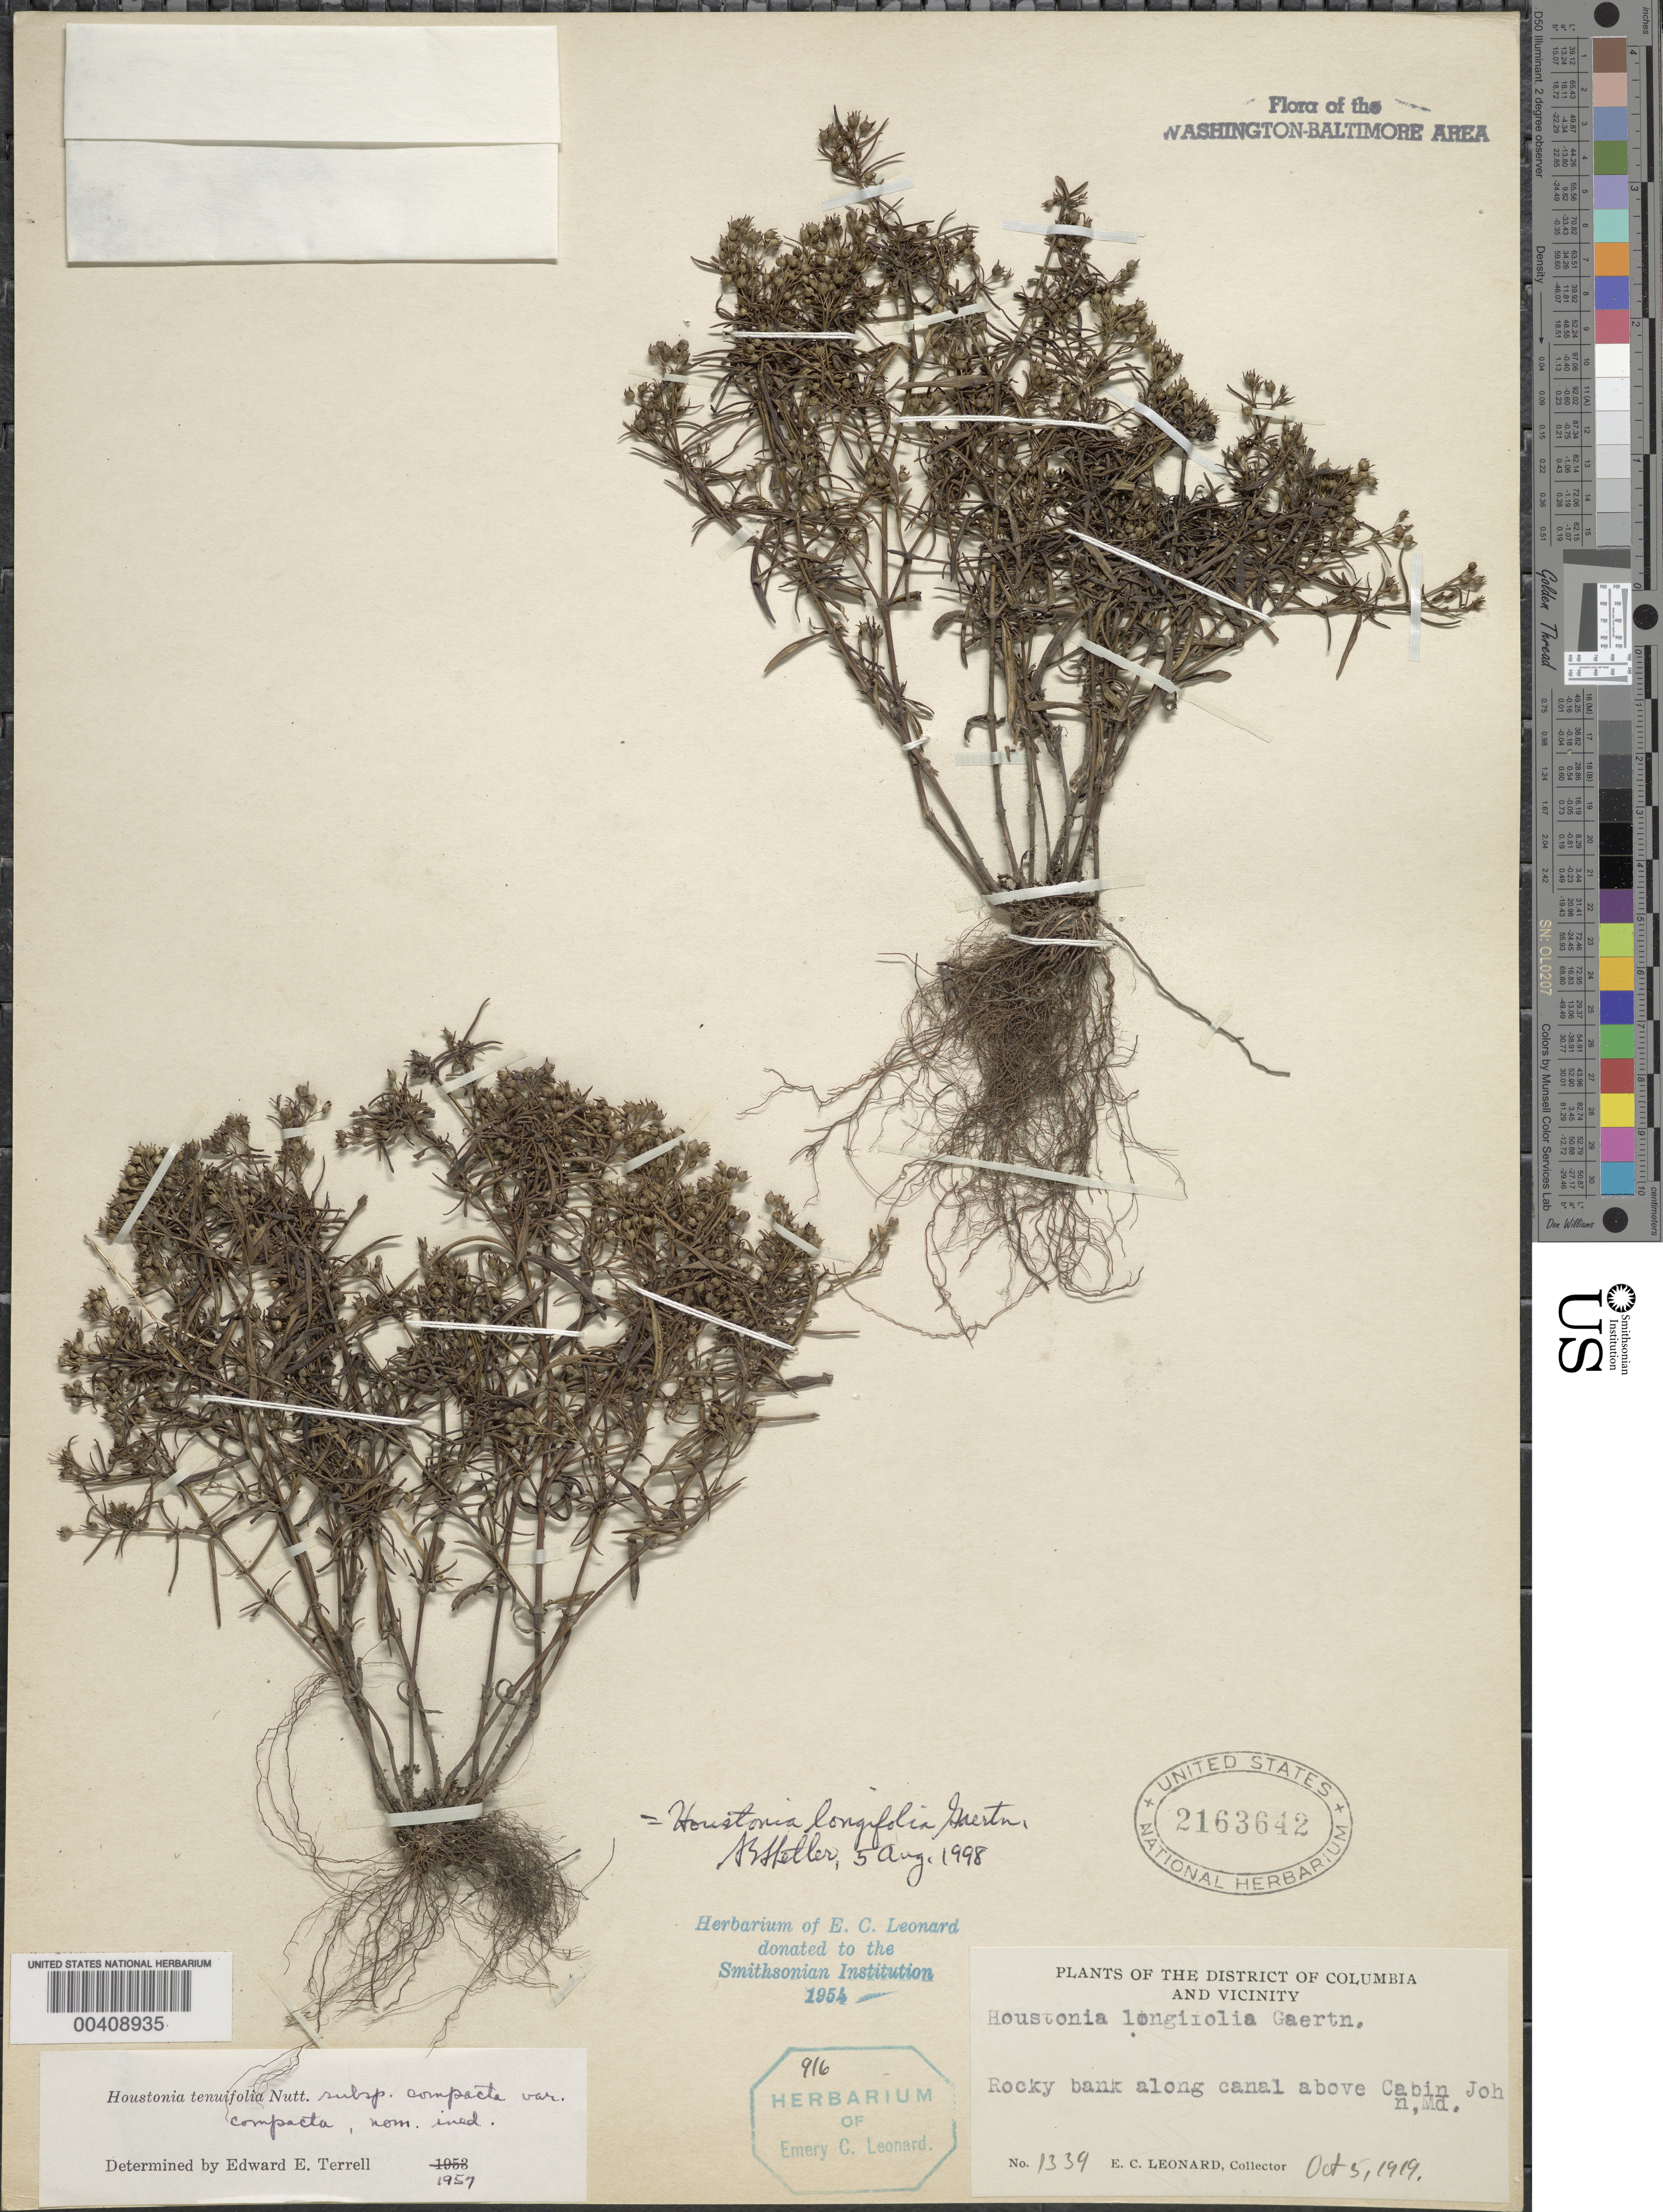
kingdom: Plantae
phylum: Tracheophyta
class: Magnoliopsida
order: Gentianales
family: Rubiaceae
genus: Houstonia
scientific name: Houstonia longifolia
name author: Gaertn.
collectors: E. C. Leonard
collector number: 1339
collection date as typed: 05 Oct 1919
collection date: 1919-10-05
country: United States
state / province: Maryland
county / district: Montgomery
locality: Cabin John C. & O. Canal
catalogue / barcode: US 2163642